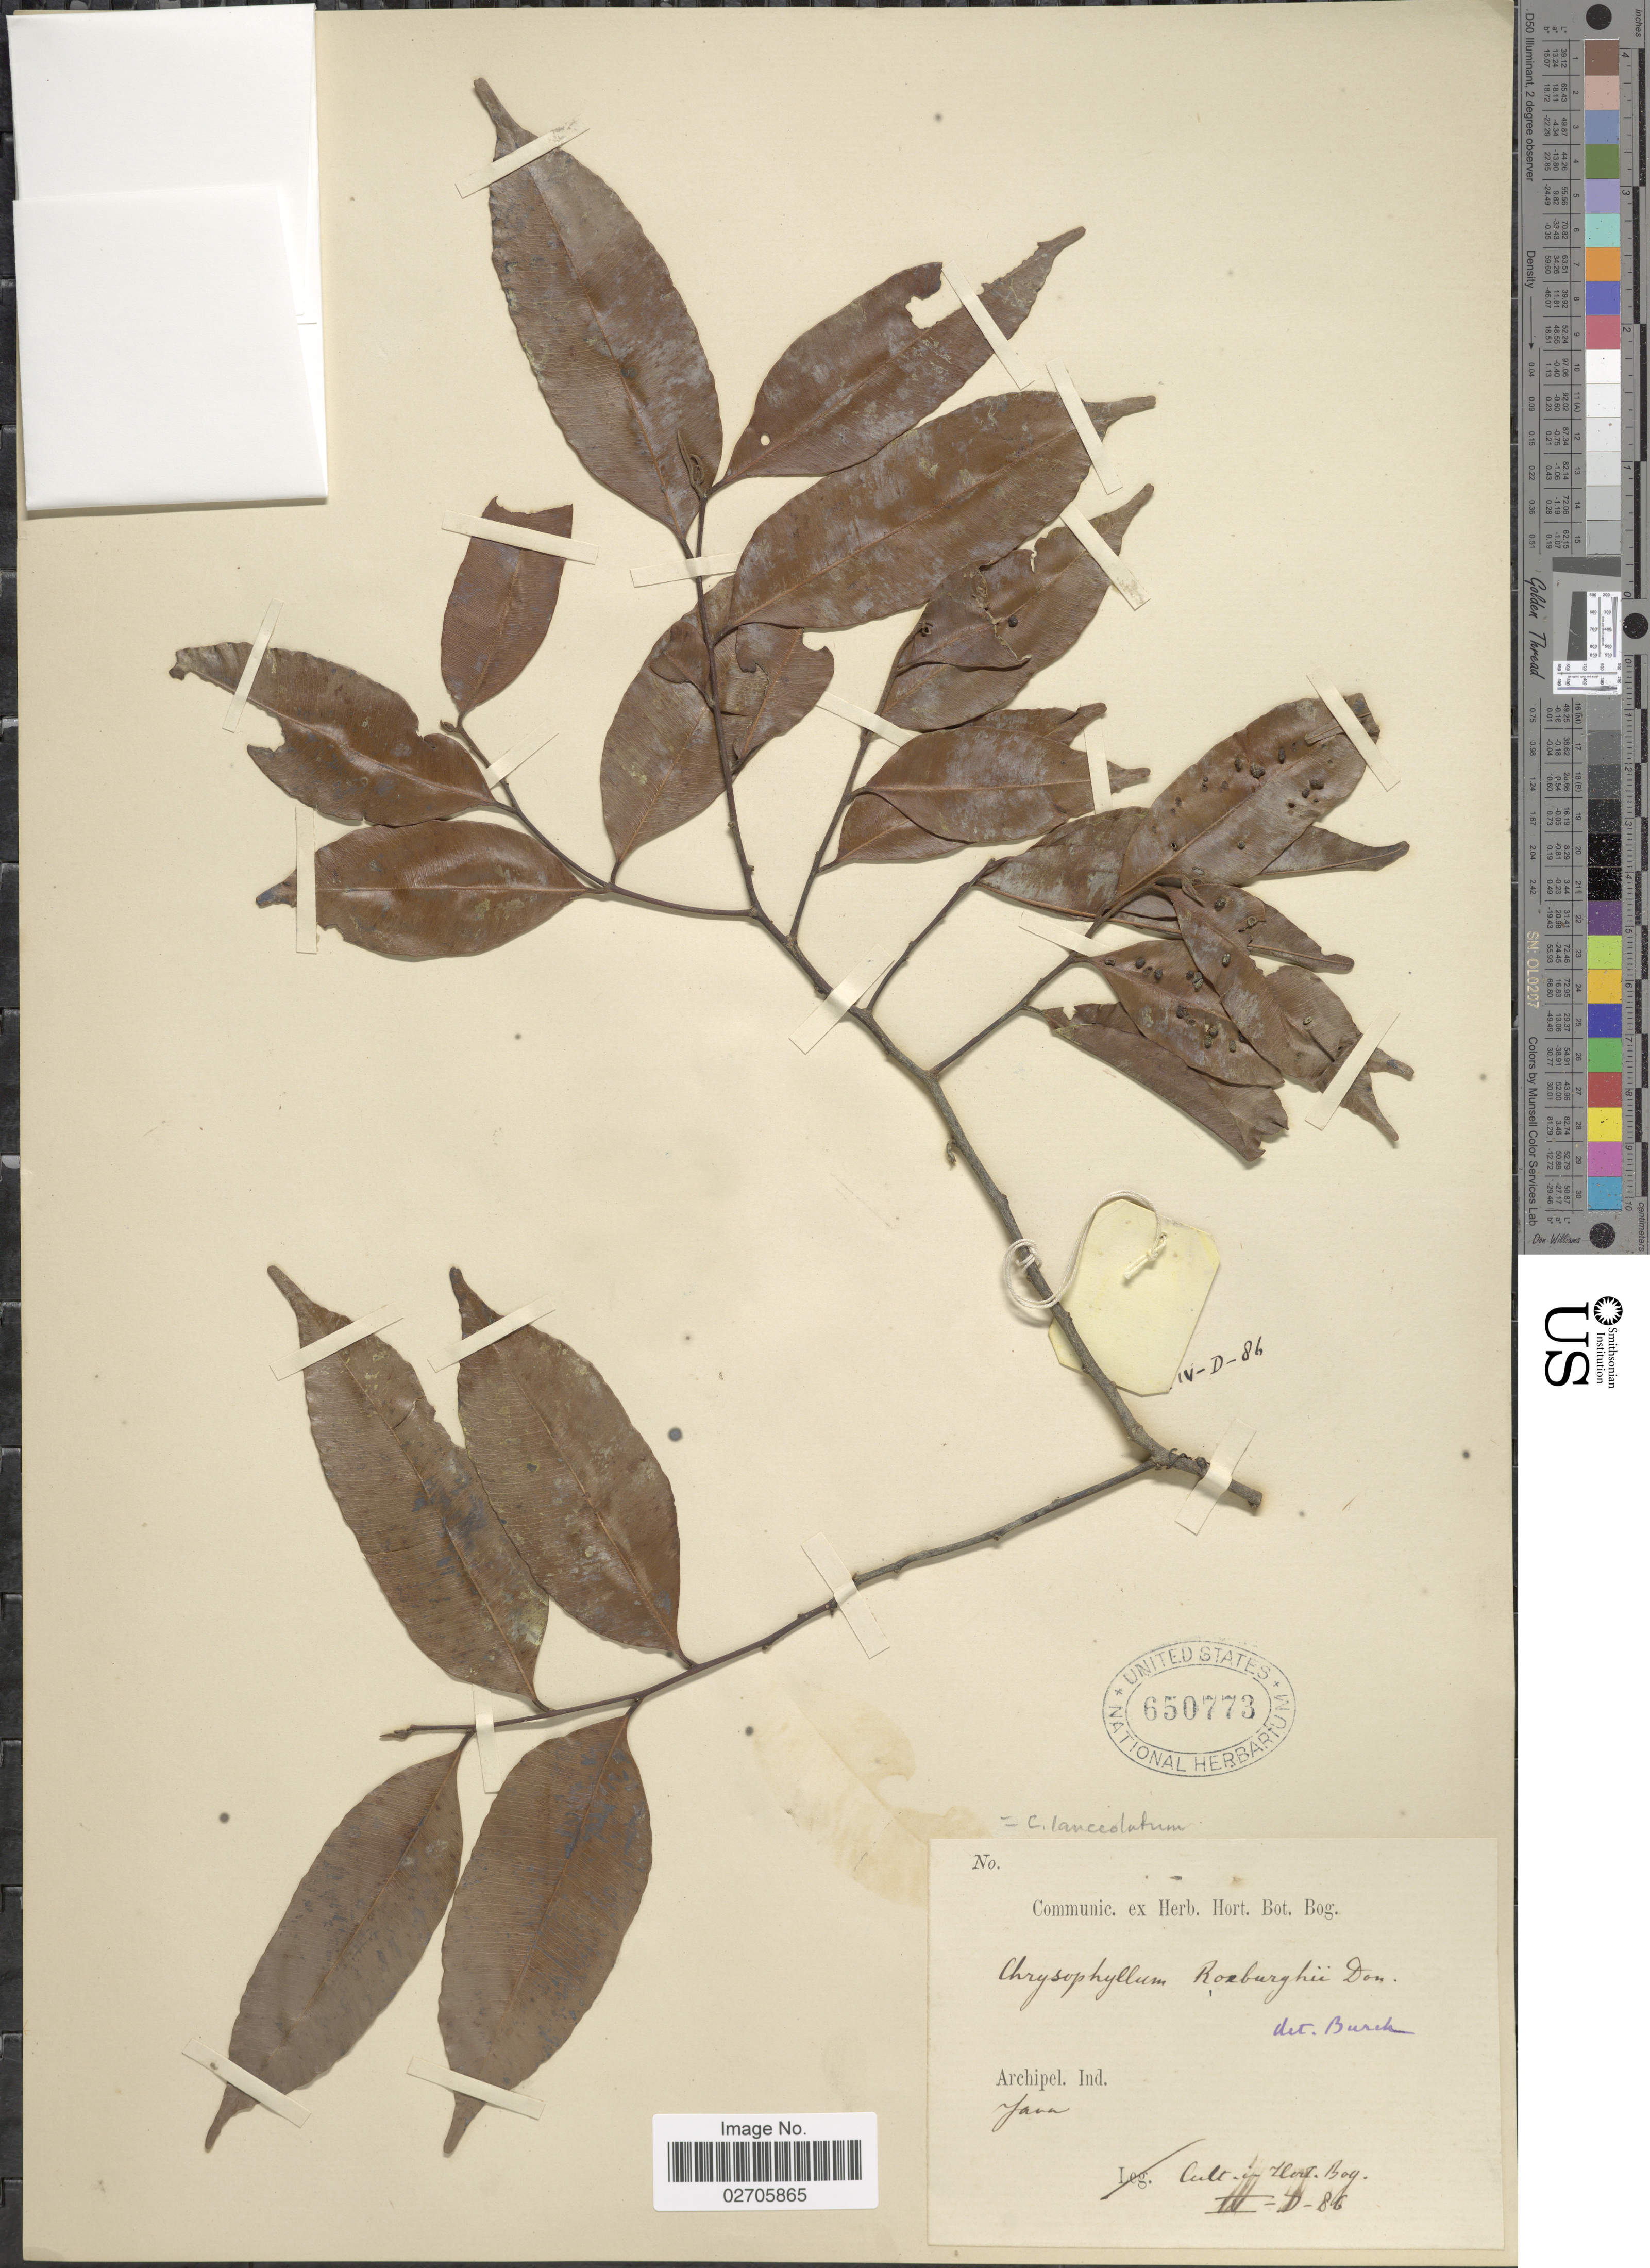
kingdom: Plantae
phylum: Tracheophyta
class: Magnoliopsida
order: Ericales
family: Sapotaceae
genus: Chrysophyllum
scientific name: Chrysophyllum lanceolatum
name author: (Blume) A. DC.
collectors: ex herb. Hort. Bot. Bog.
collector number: IV-D-86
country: Indonesia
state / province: Java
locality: Archipel. Ind. Java, Cult. in Hort. Bog.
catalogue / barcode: US 650773